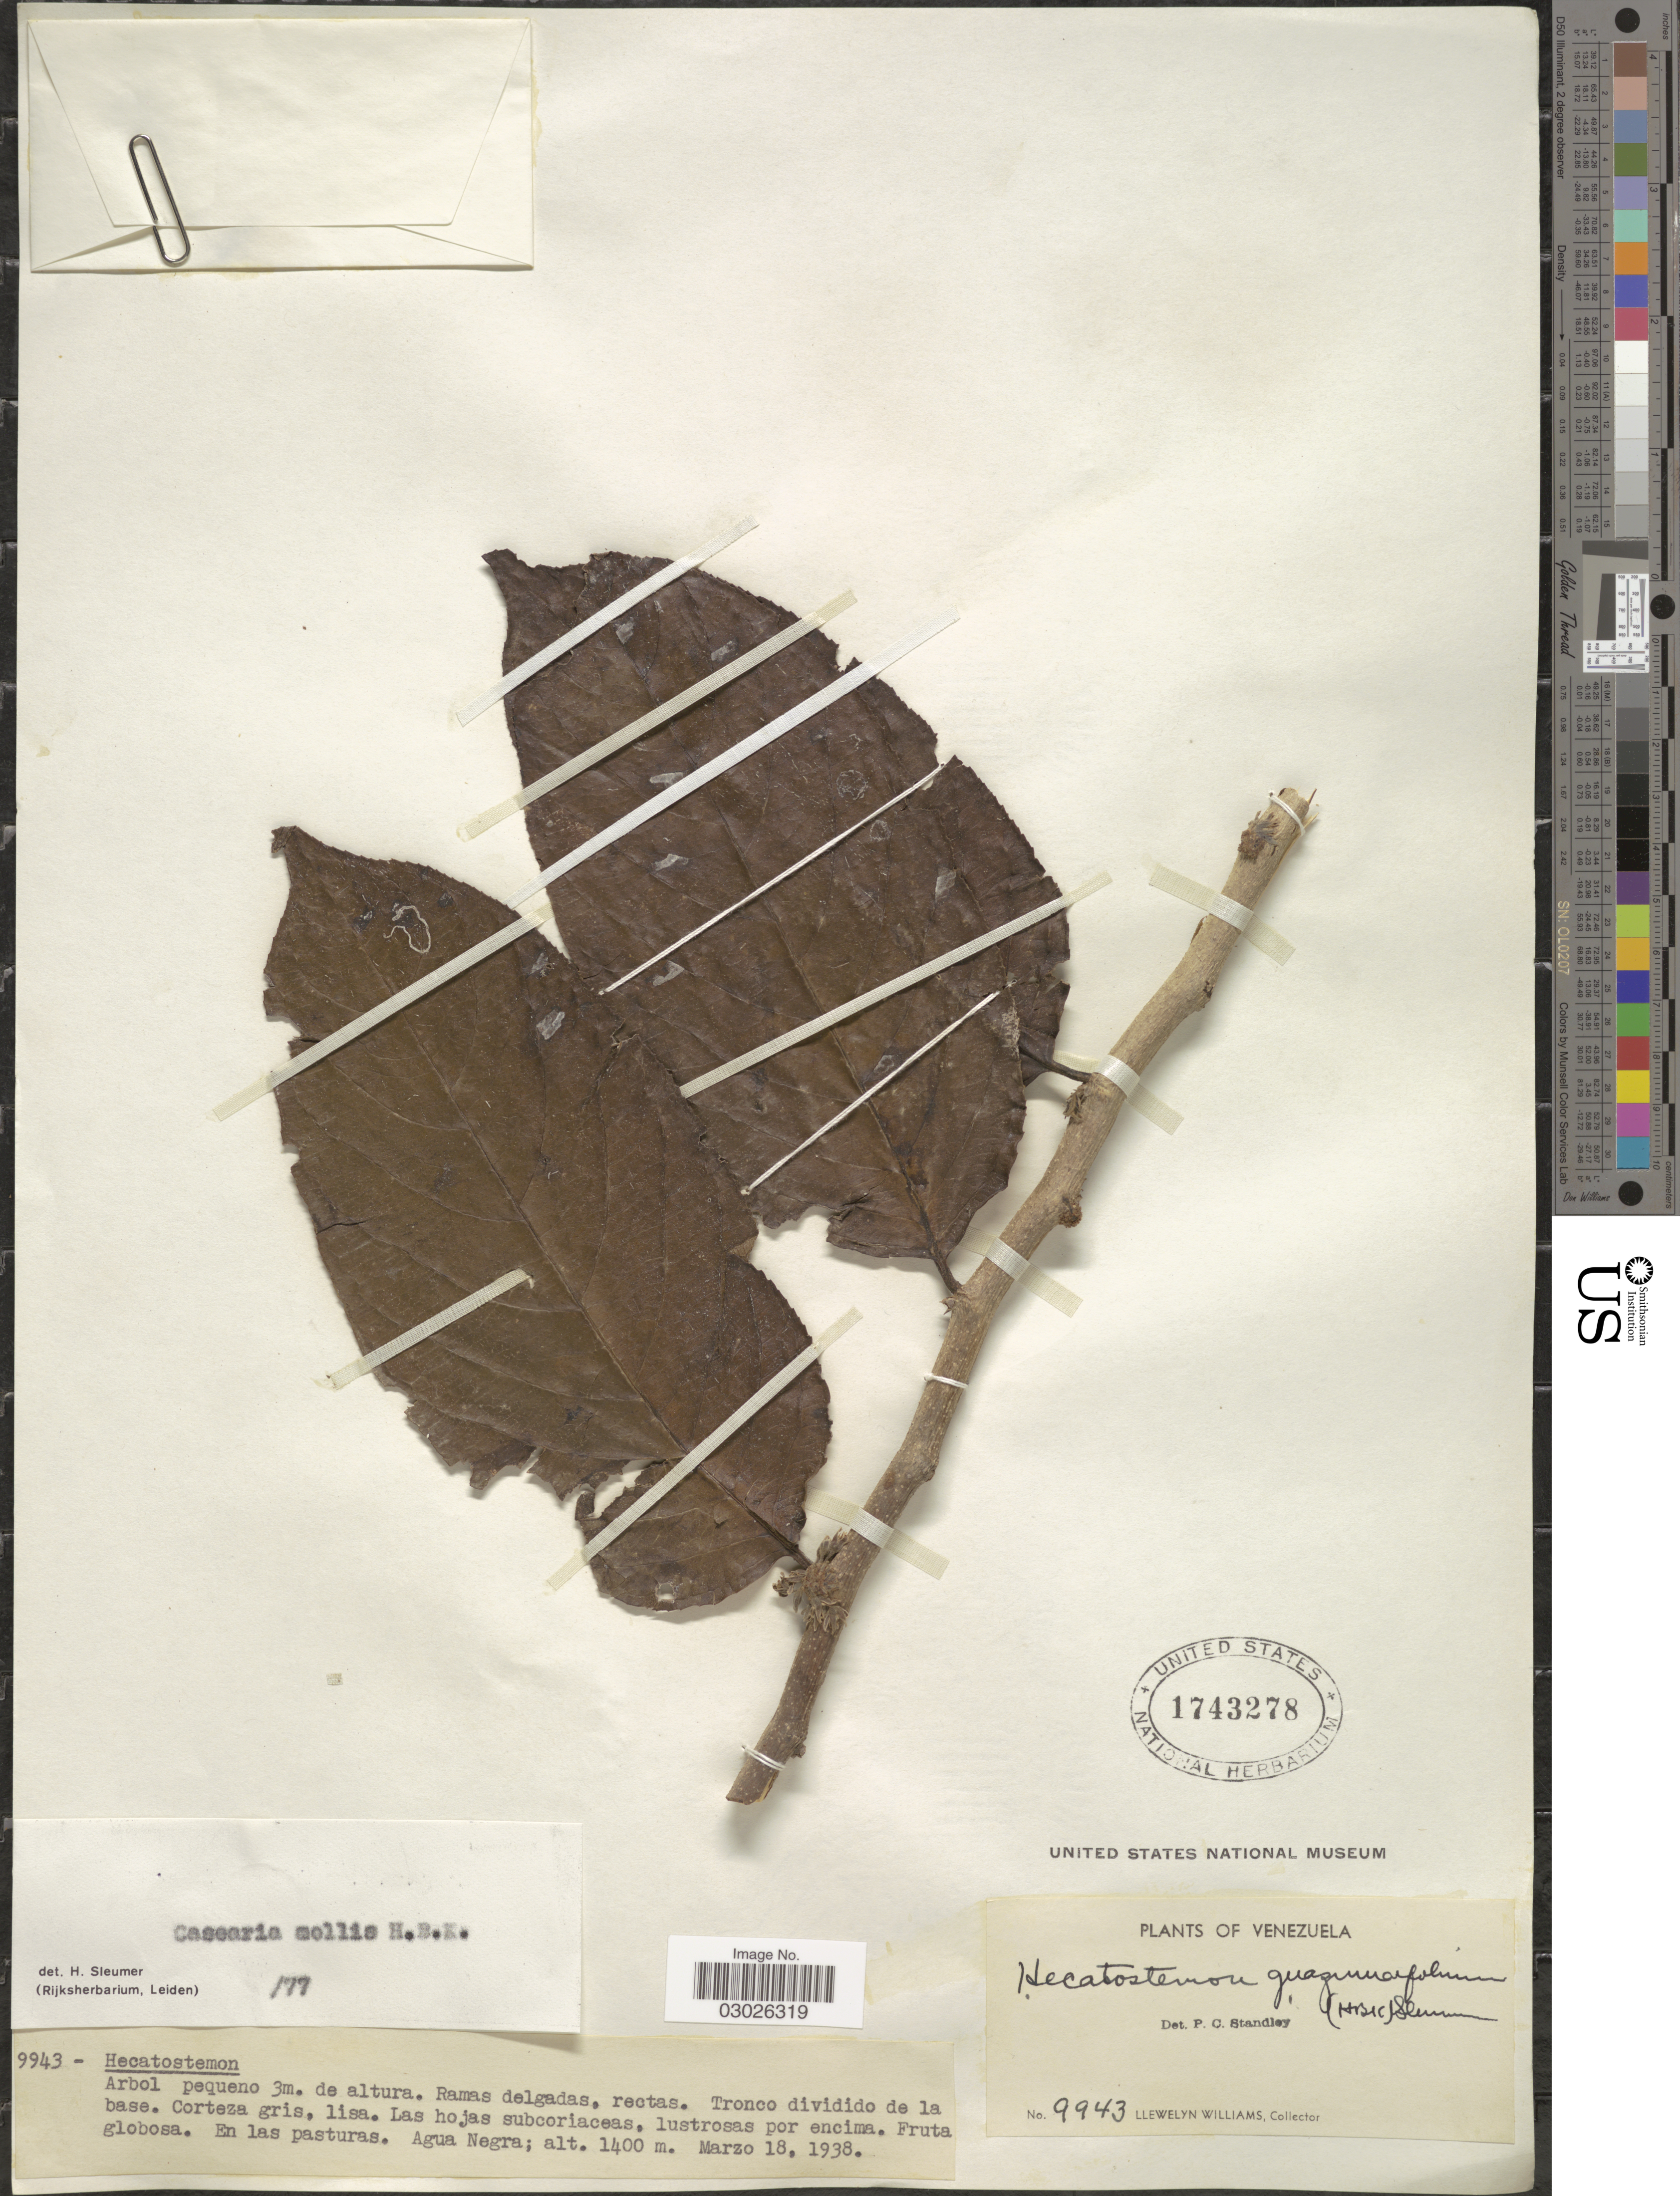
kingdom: Plantae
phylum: Tracheophyta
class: Magnoliopsida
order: Malpighiales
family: Salicaceae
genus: Casearia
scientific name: Casearia mollis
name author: Kunth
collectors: Ll. Williams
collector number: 9943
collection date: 1938-03-18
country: Venezuela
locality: Agua Negra.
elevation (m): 1400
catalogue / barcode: US 1743278